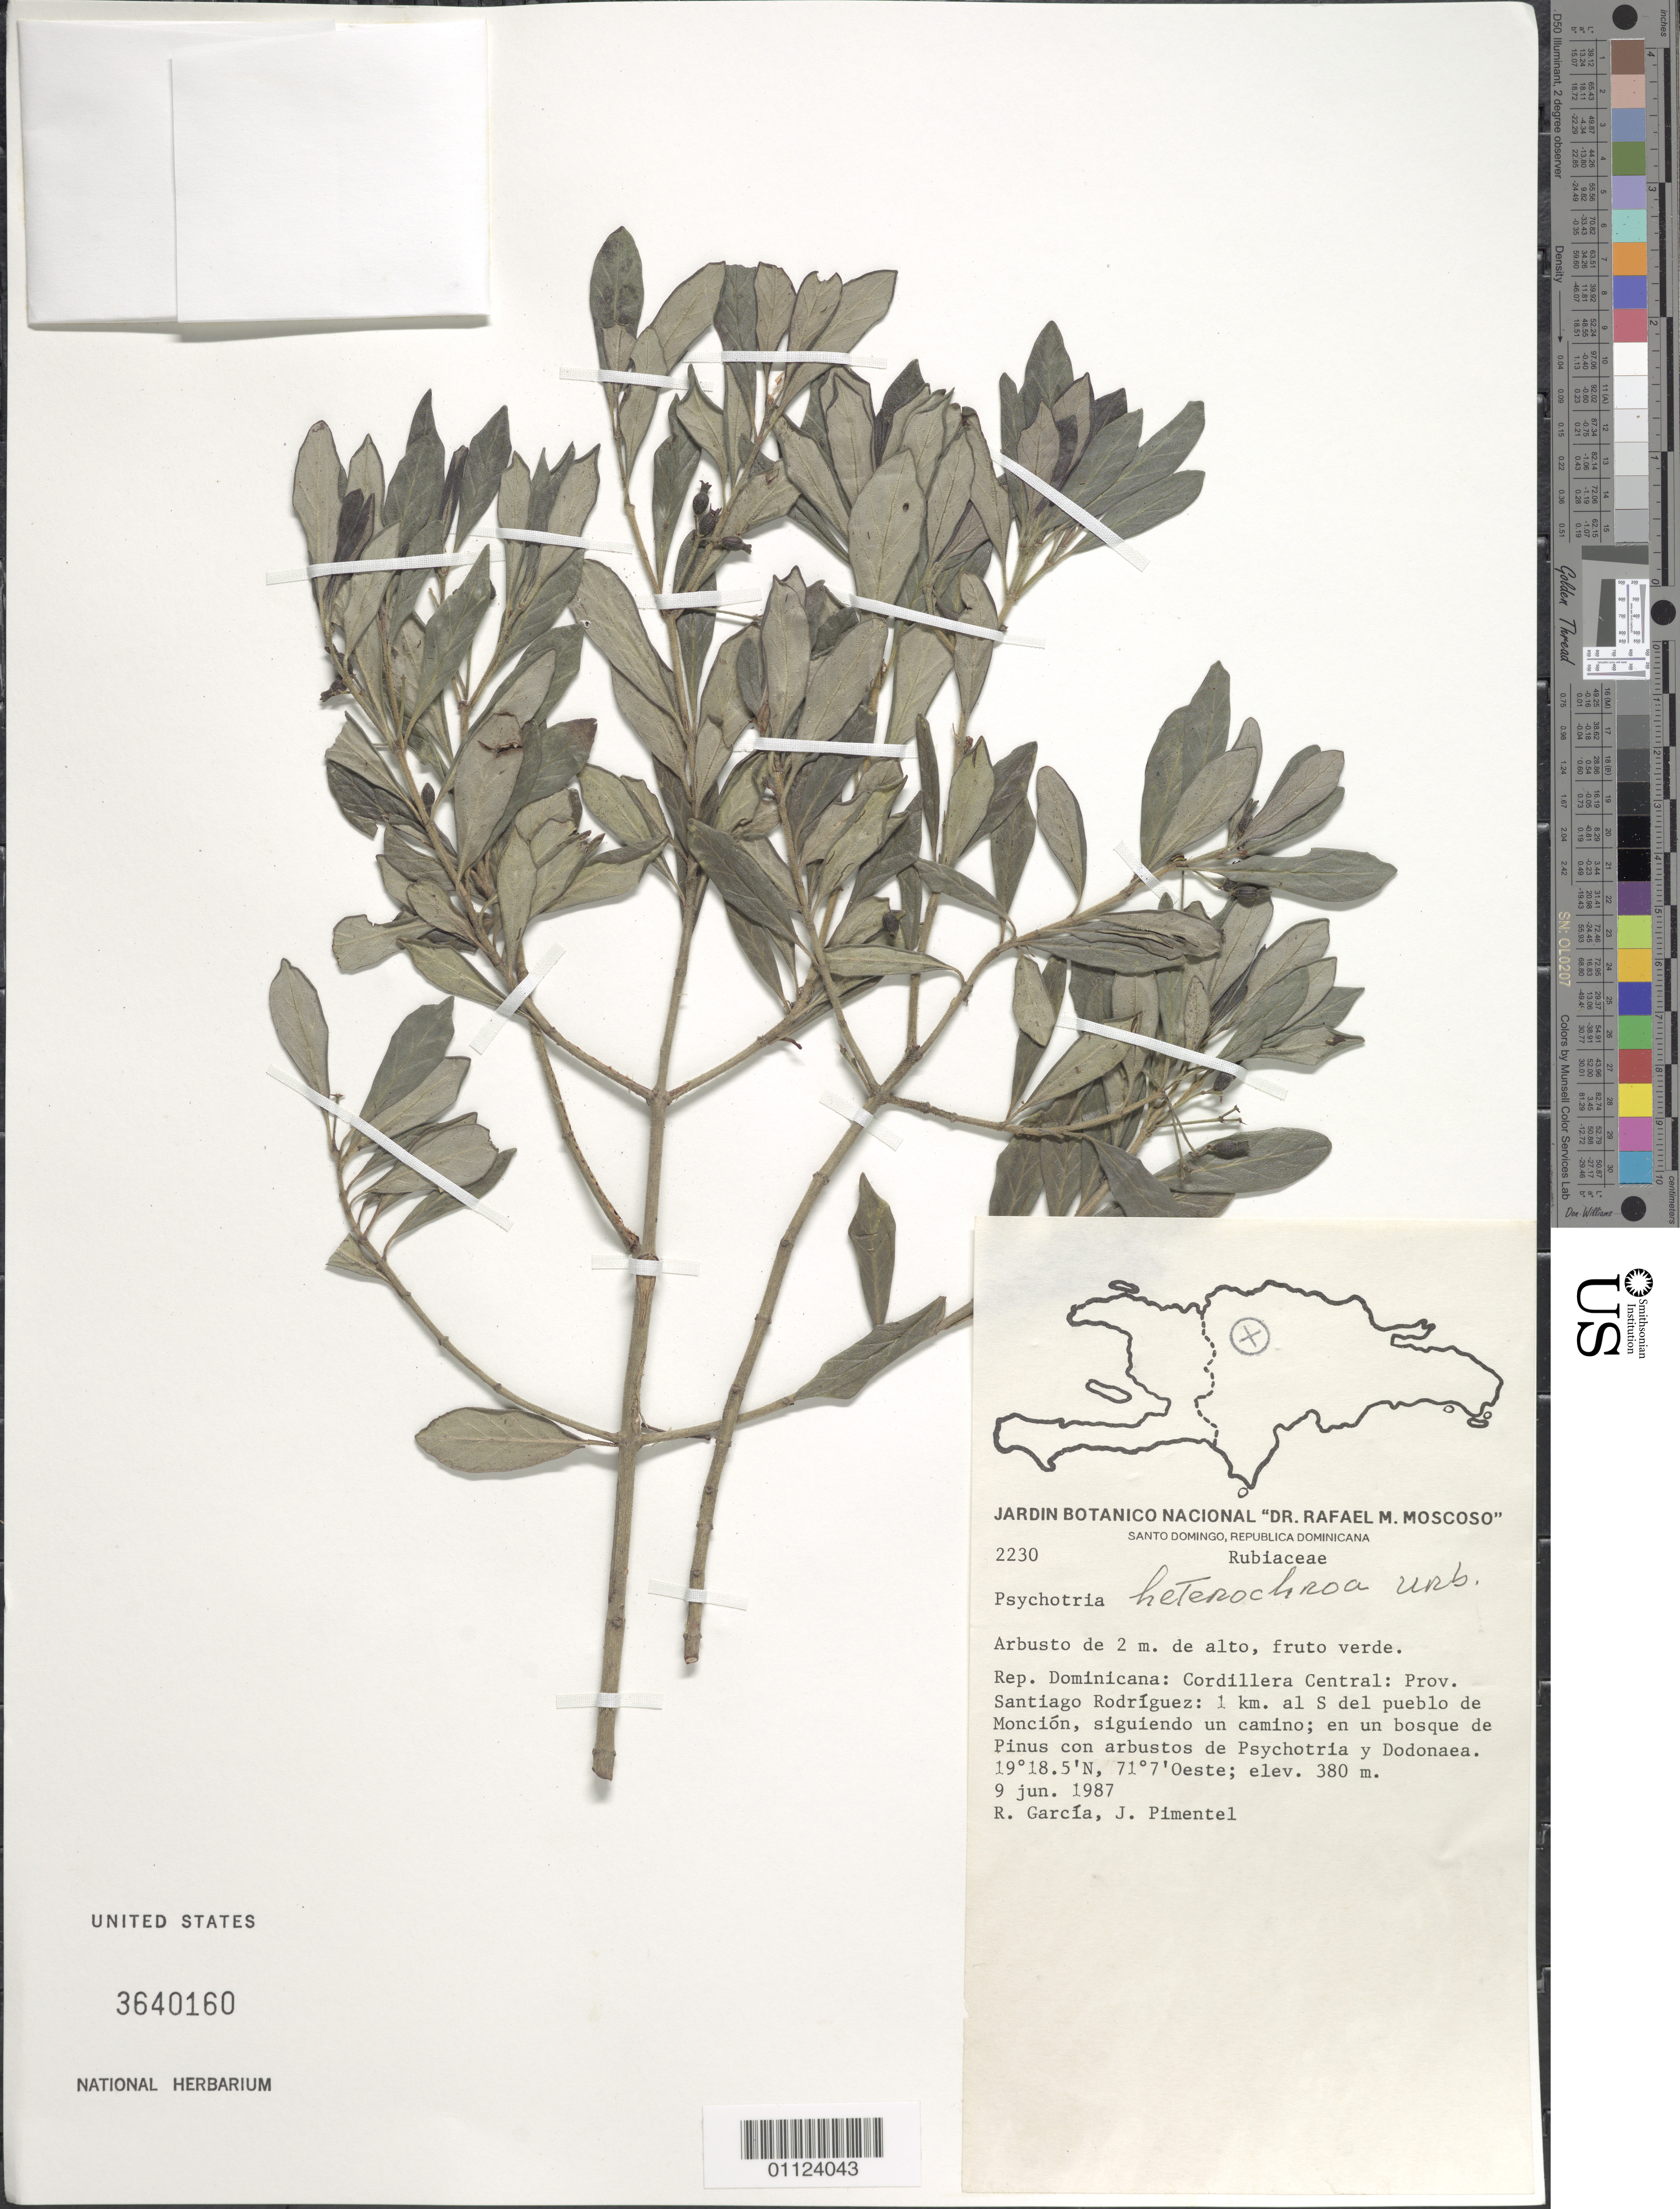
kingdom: Plantae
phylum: Tracheophyta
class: Magnoliopsida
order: Gentianales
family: Rubiaceae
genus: Psychotria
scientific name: Psychotria heterochroa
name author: Urb.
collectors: R. G. García & J. Pimentel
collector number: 2230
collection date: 1987-06-09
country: Dominican Republic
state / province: Santiago Rodriguez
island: Hispaniola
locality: Pueblo de Monción, 1 km al S; siguiendo un camino.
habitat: En un bosque de Pinus con arbustos de Psychotria y Dodonaea.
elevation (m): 380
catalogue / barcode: US 3640160